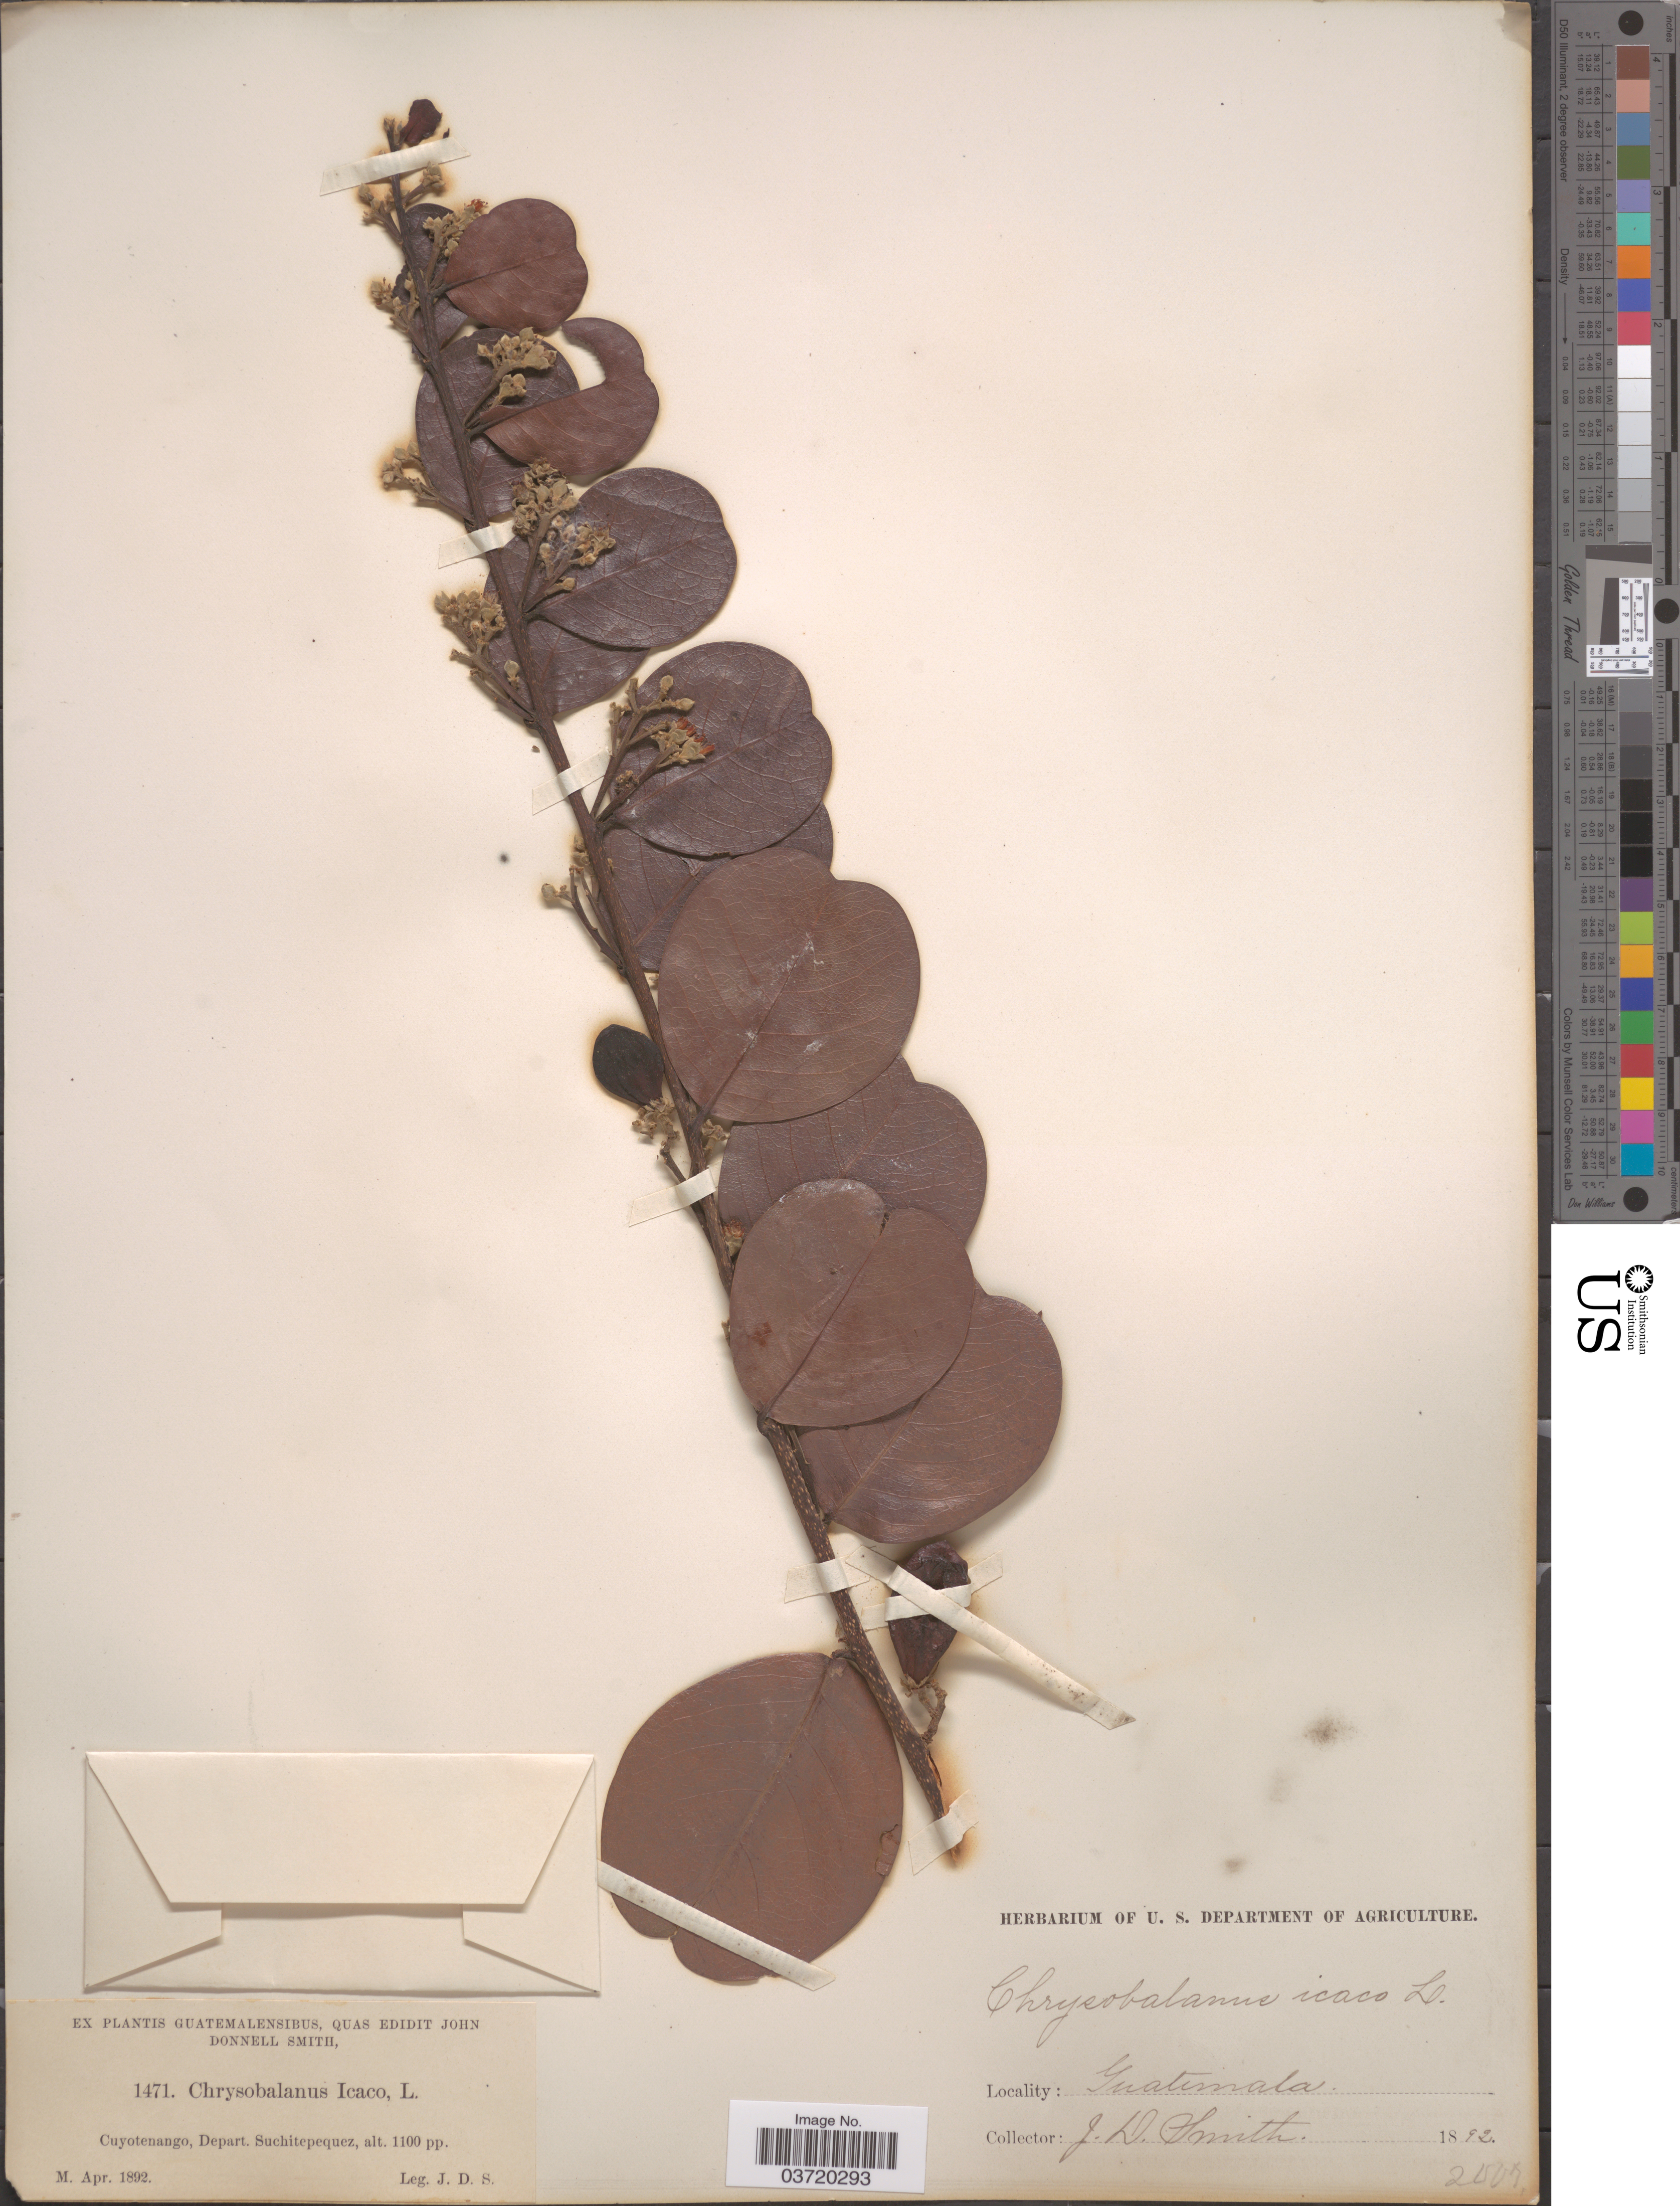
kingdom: Plantae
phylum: Tracheophyta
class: Magnoliopsida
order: Malpighiales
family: Chrysobalanaceae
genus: Chrysobalanus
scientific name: Chrysobalanus icaco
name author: L.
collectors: J. Donnell Smith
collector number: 1471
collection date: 1892-04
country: Guatemala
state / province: Suchitepequez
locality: Cuyotenango,Depart. Suchitepequez.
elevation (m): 335